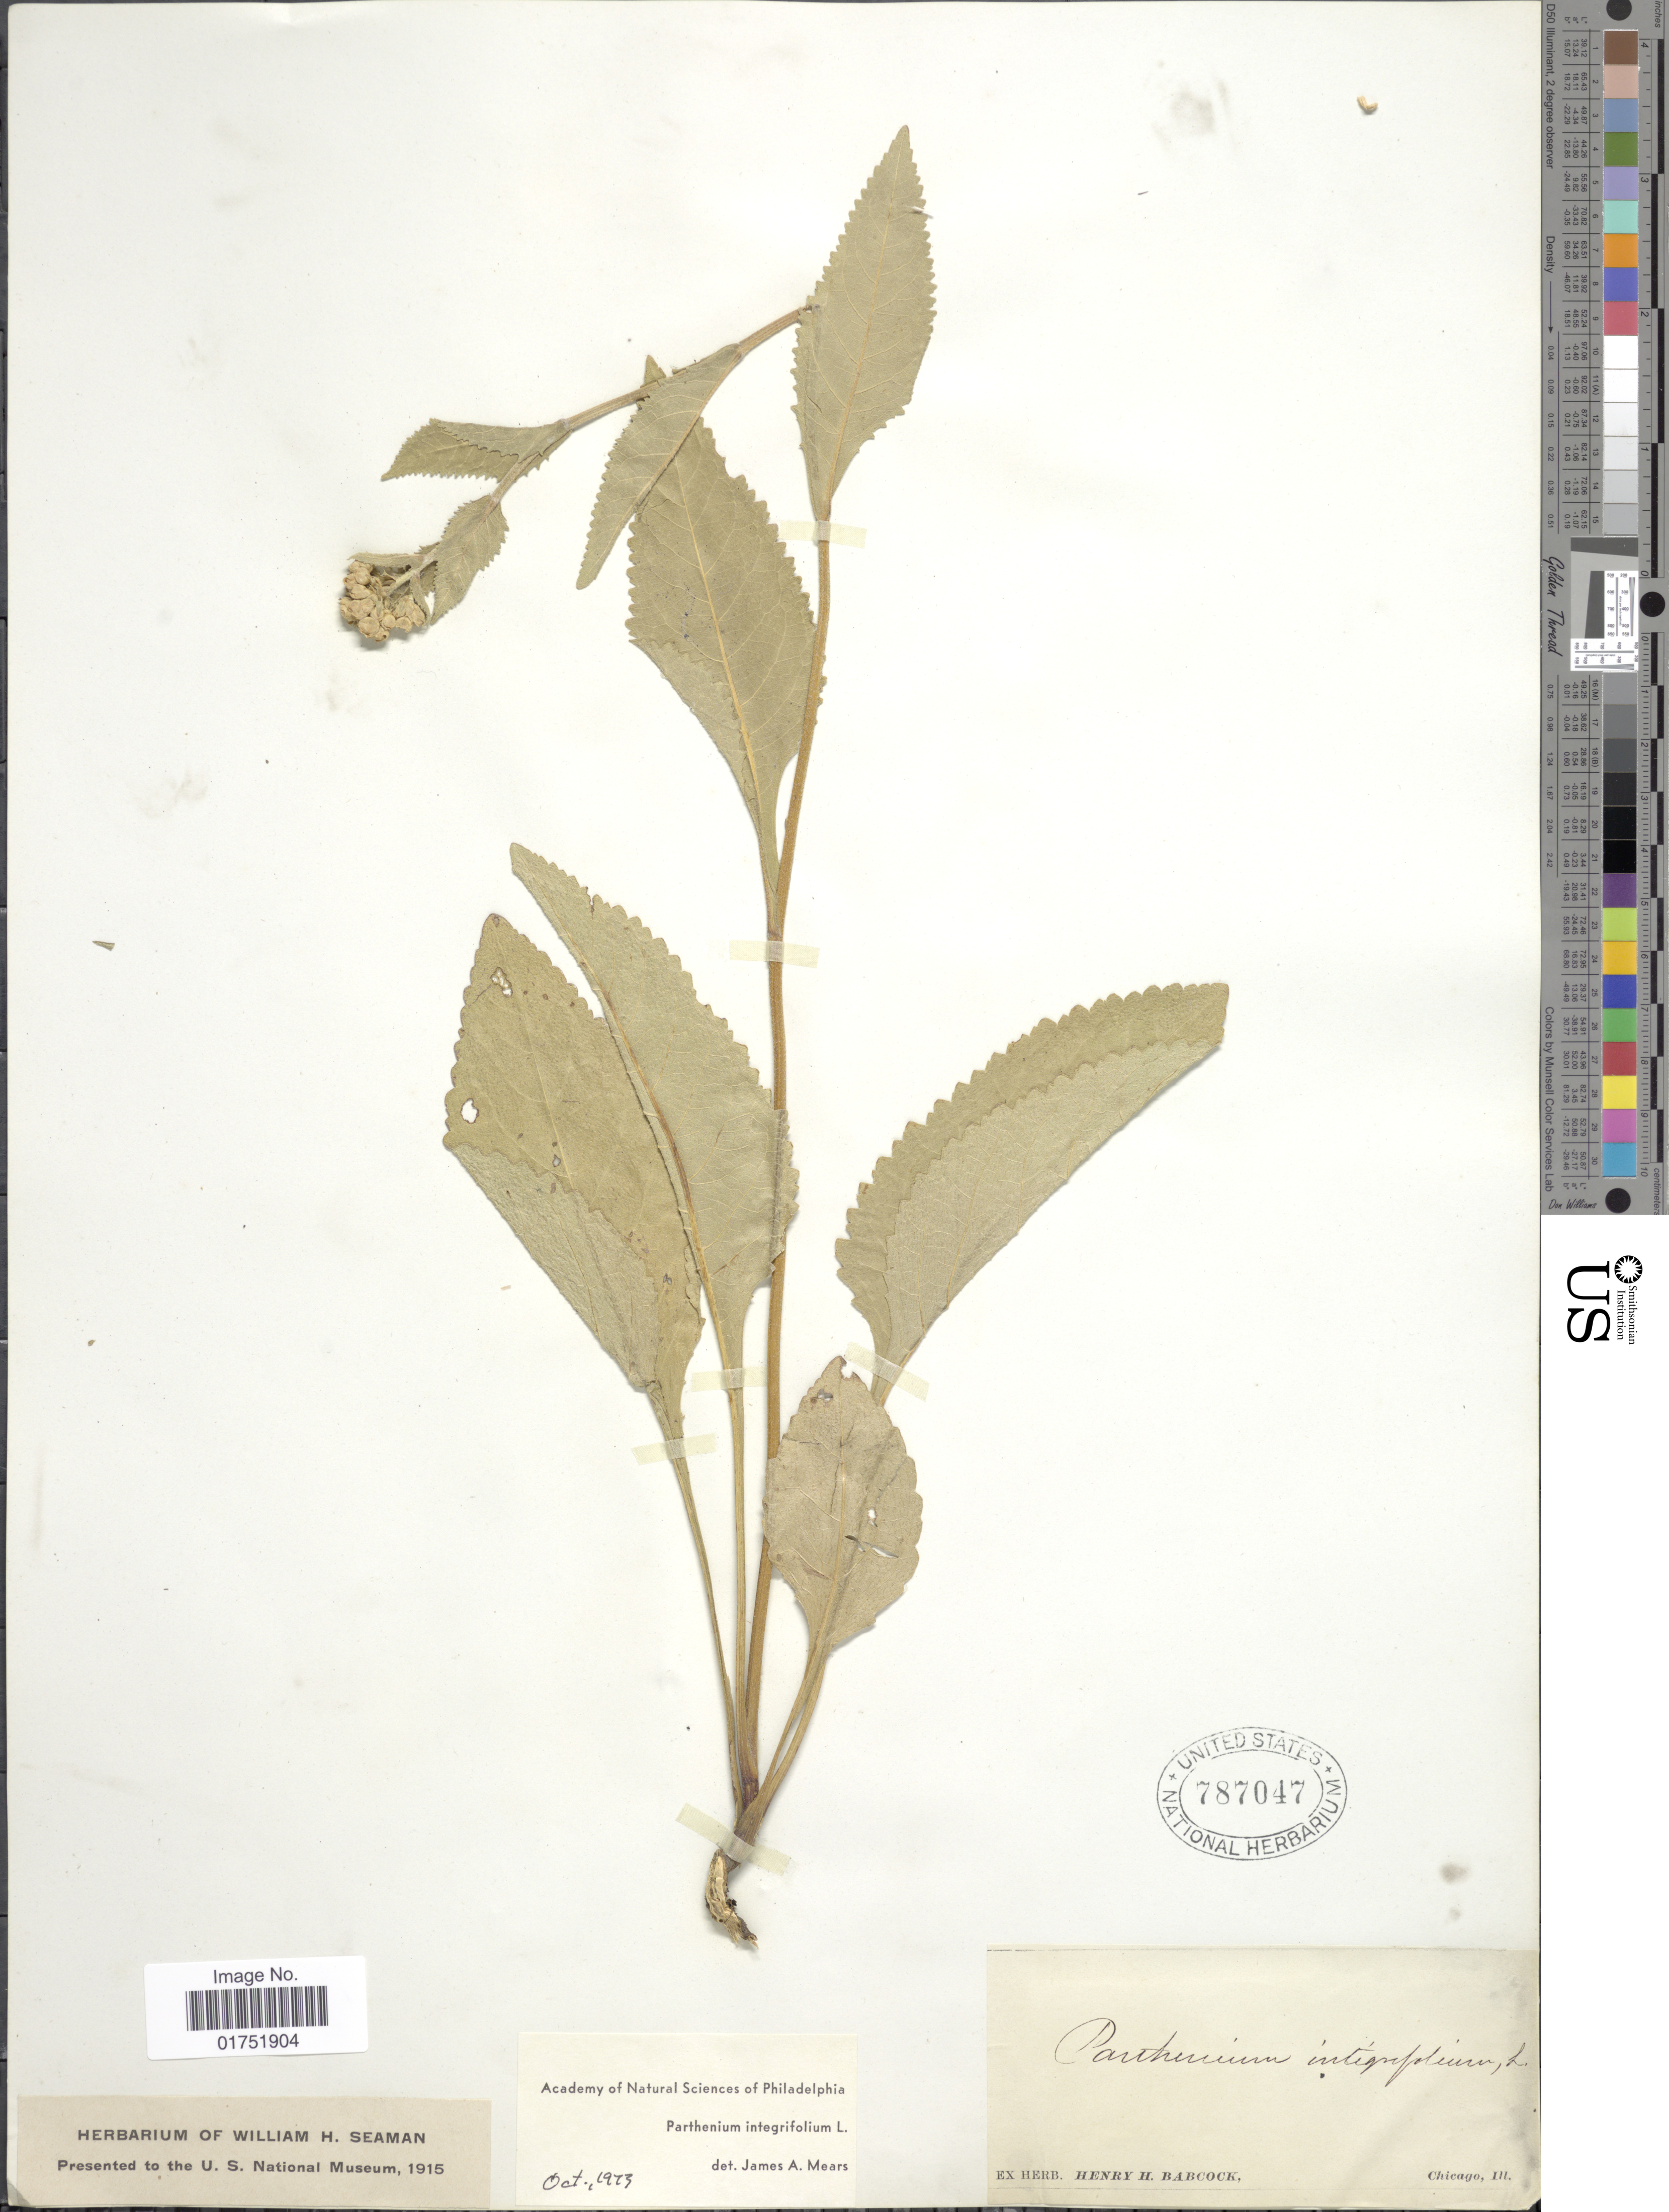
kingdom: Plantae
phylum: Tracheophyta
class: Magnoliopsida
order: Asterales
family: Asteraceae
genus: Parthenium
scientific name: Parthenium integrifolium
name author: L.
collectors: ex herb. Henry Homes Babcock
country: United States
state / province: Illinois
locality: Chicago.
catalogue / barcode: US 787047